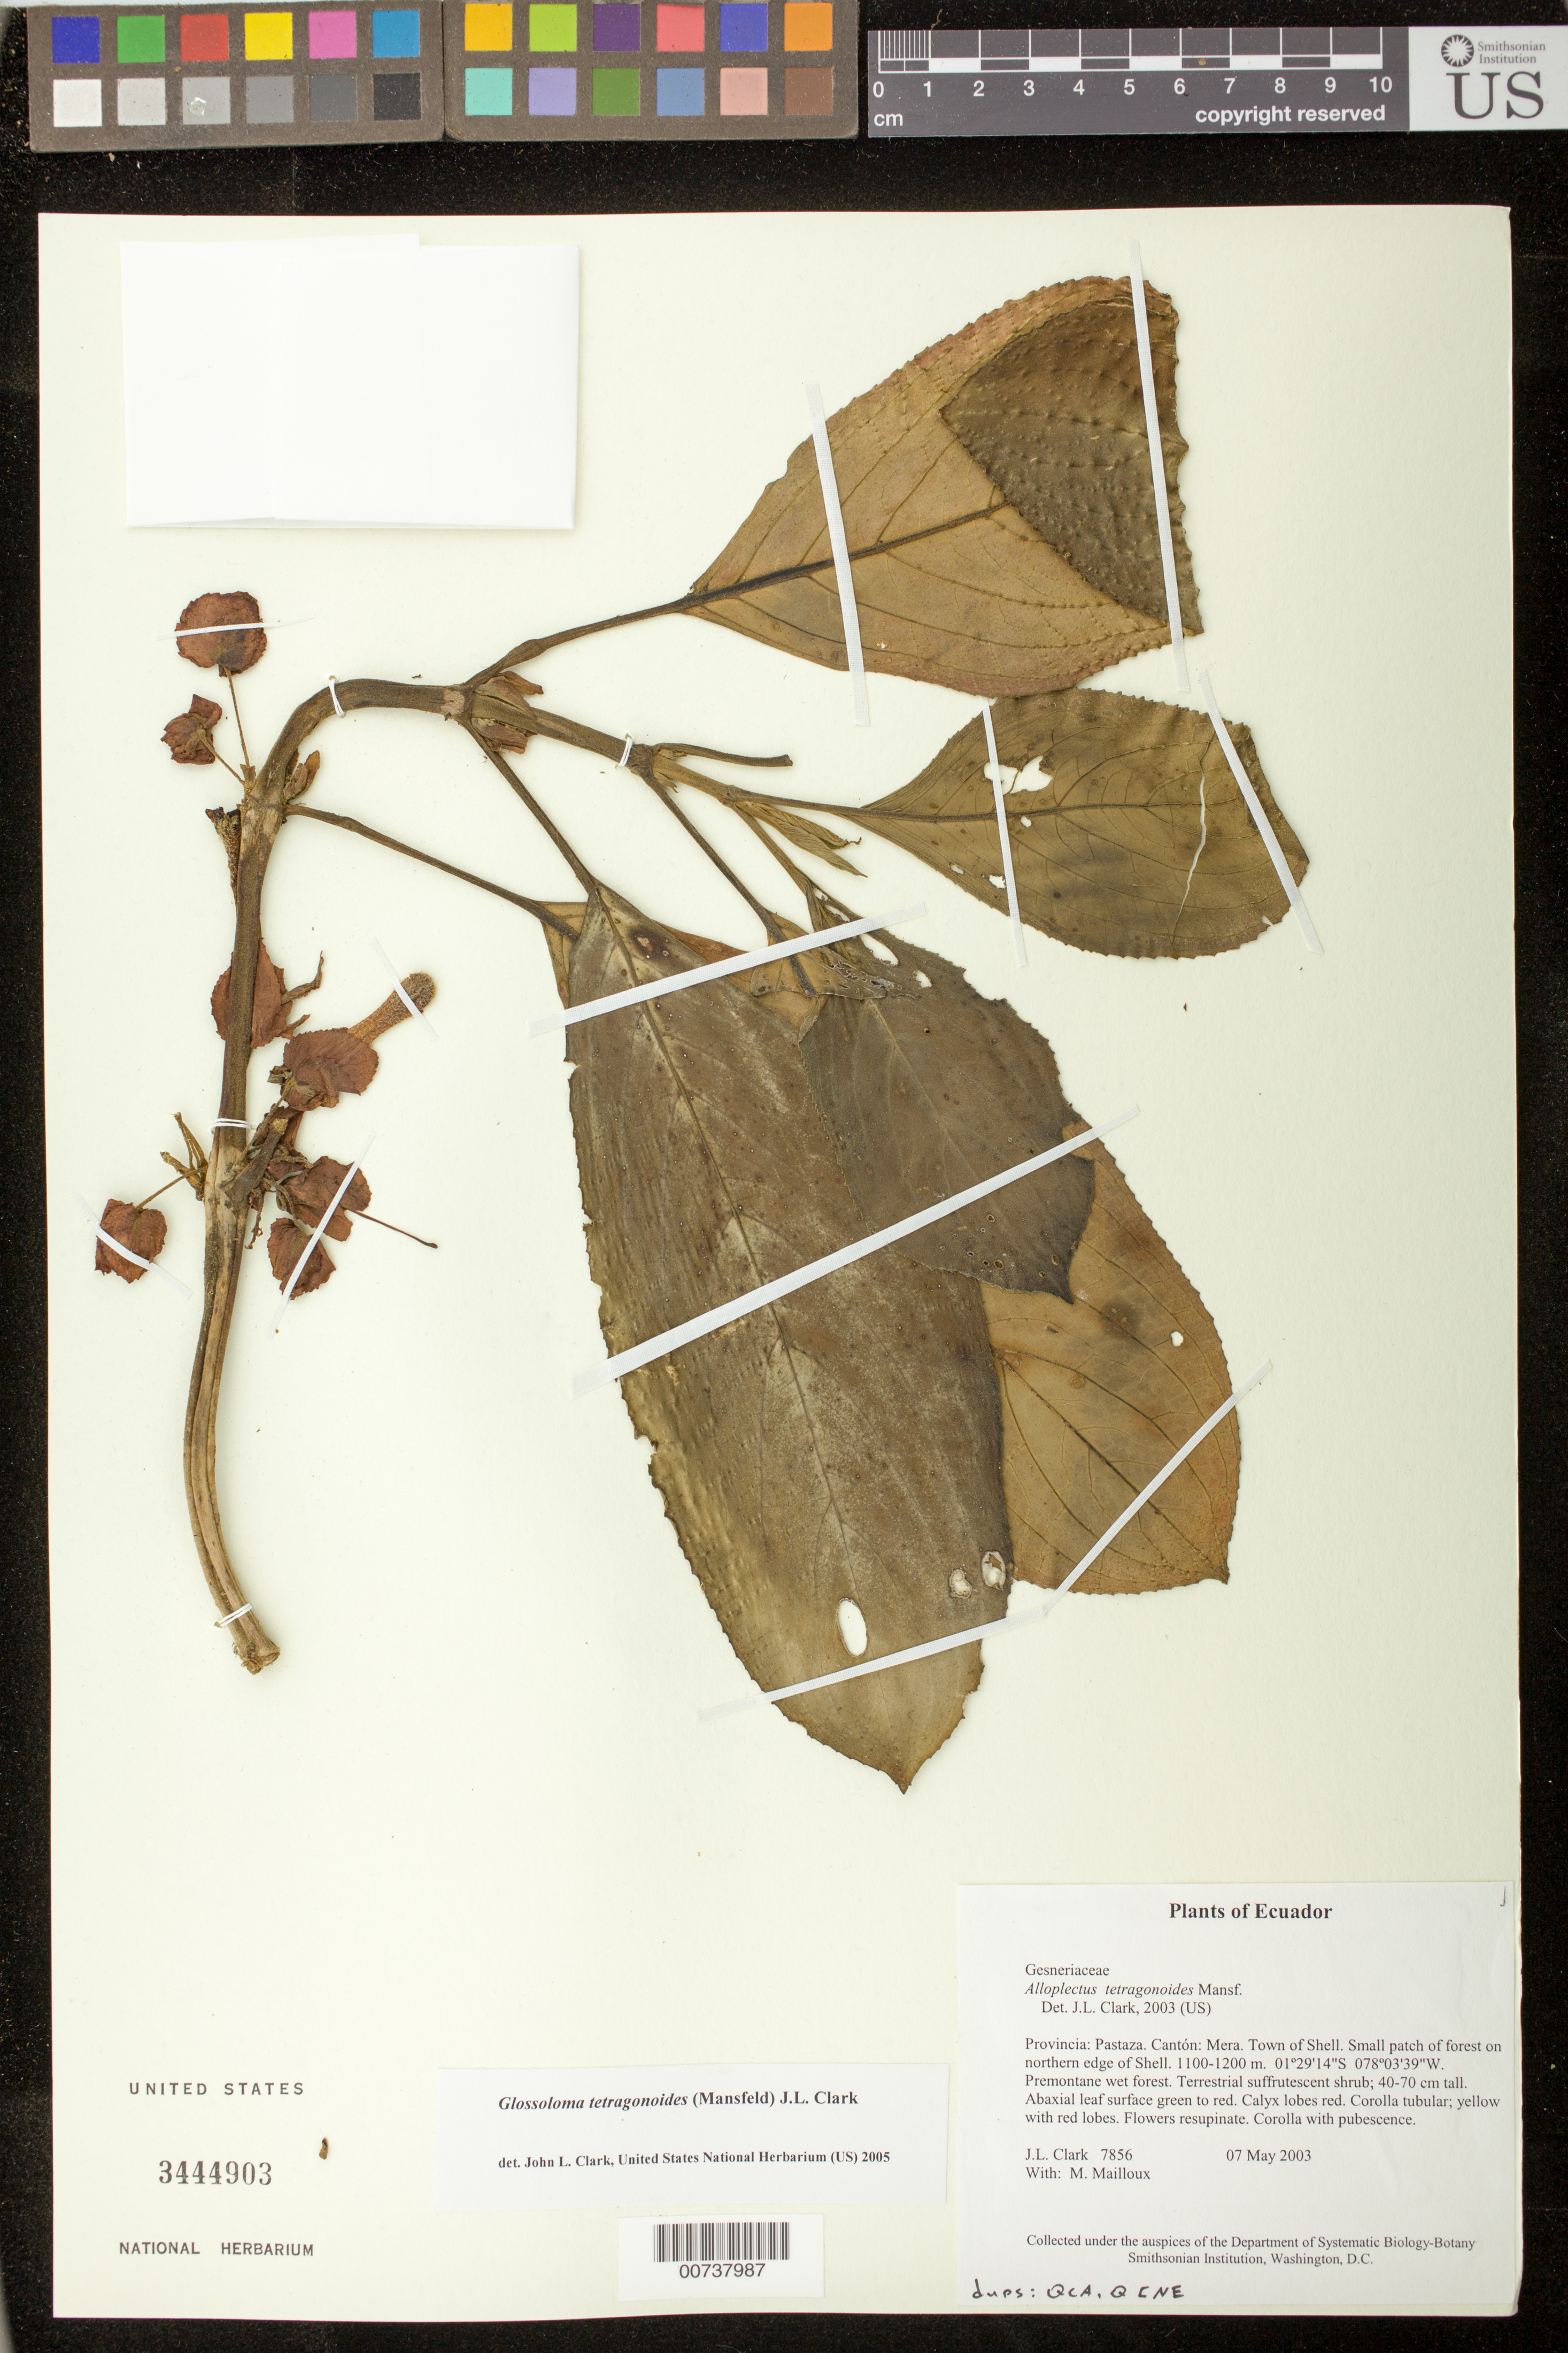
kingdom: Plantae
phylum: Tracheophyta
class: Magnoliopsida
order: Lamiales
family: Gesneriaceae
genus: Glossoloma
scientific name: Glossoloma tetragonoides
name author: (Mansf.) J.L. Clark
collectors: J. L. Clark & M. Mailloux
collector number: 7856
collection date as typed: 07 May 2003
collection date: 2003-05-07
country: Ecuador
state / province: Pastaza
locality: Mera. Town of Shell. Small patch of forest on northern edge of Shell.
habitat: Premontane wet forest.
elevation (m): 1100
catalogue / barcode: US 3444903